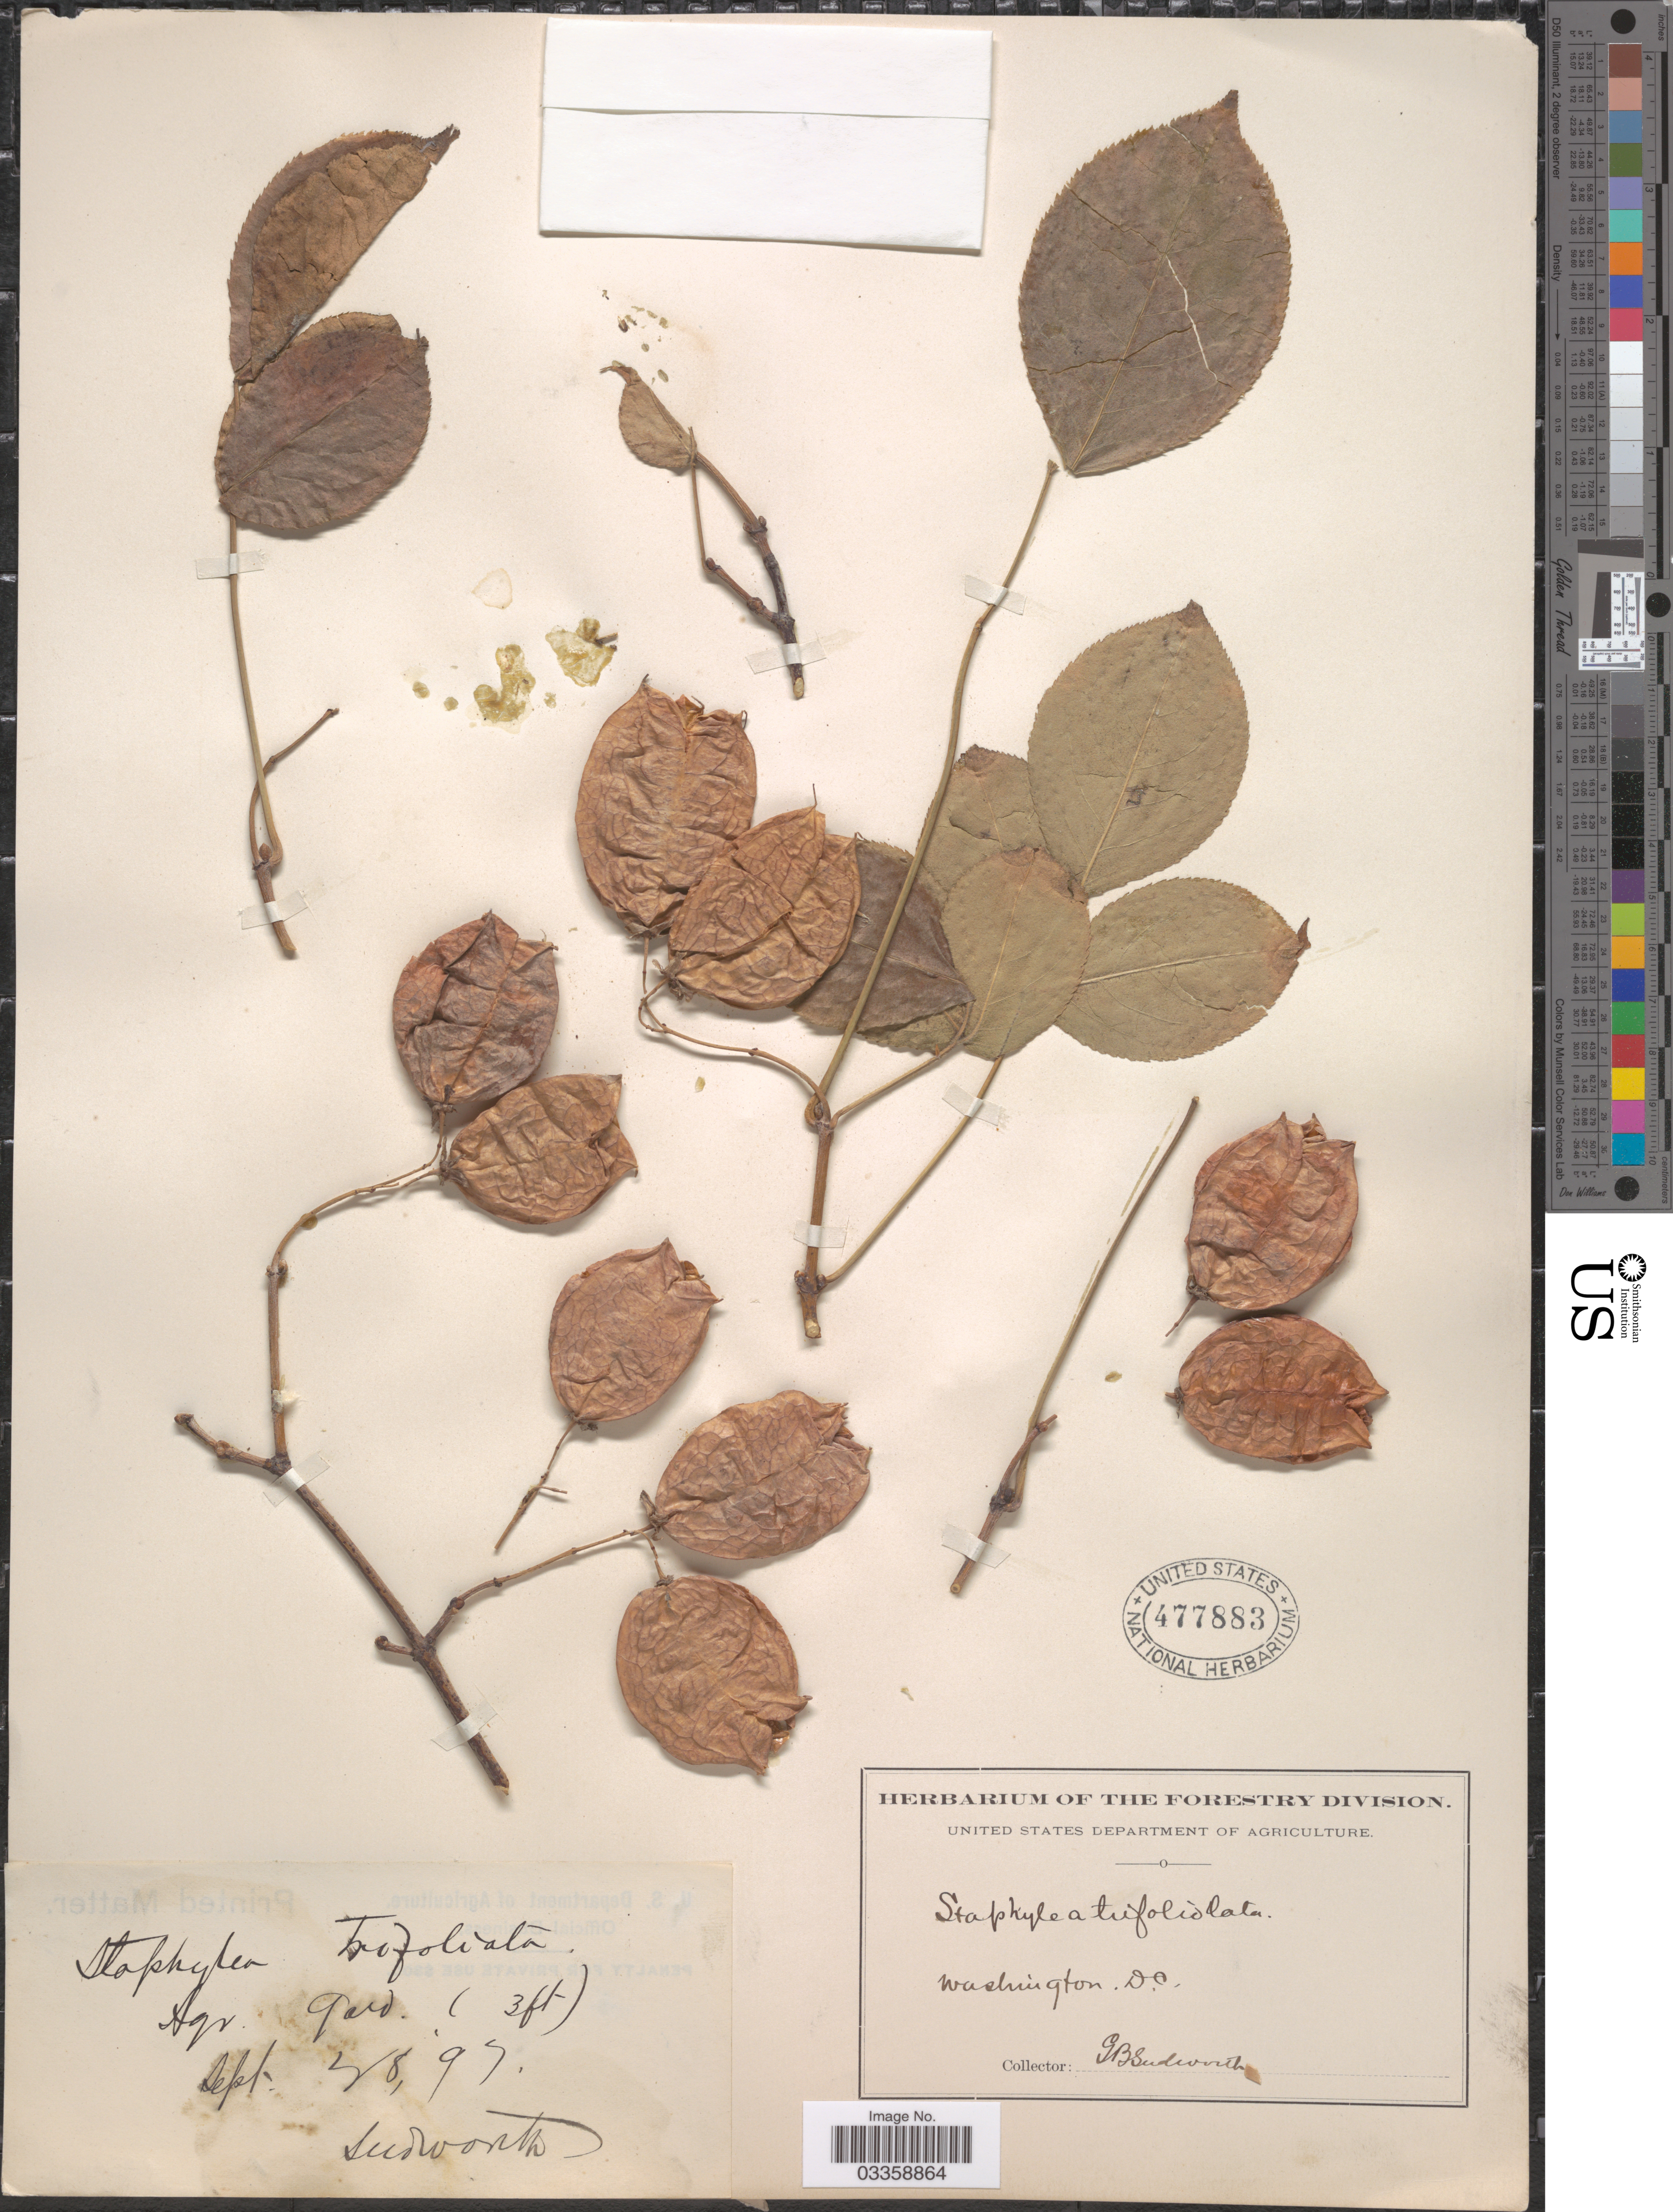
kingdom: Plantae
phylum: Tracheophyta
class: Magnoliopsida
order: Crossosomatales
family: Staphyleaceae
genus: Staphylea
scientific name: Staphylea trifolia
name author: L.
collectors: G. B. Sudworth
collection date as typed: Transcribed d/m/y: 2/9/97 to 8/9/97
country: United States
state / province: District of Columbia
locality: Agr, gard. Washington, D.C.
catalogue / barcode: US 477883